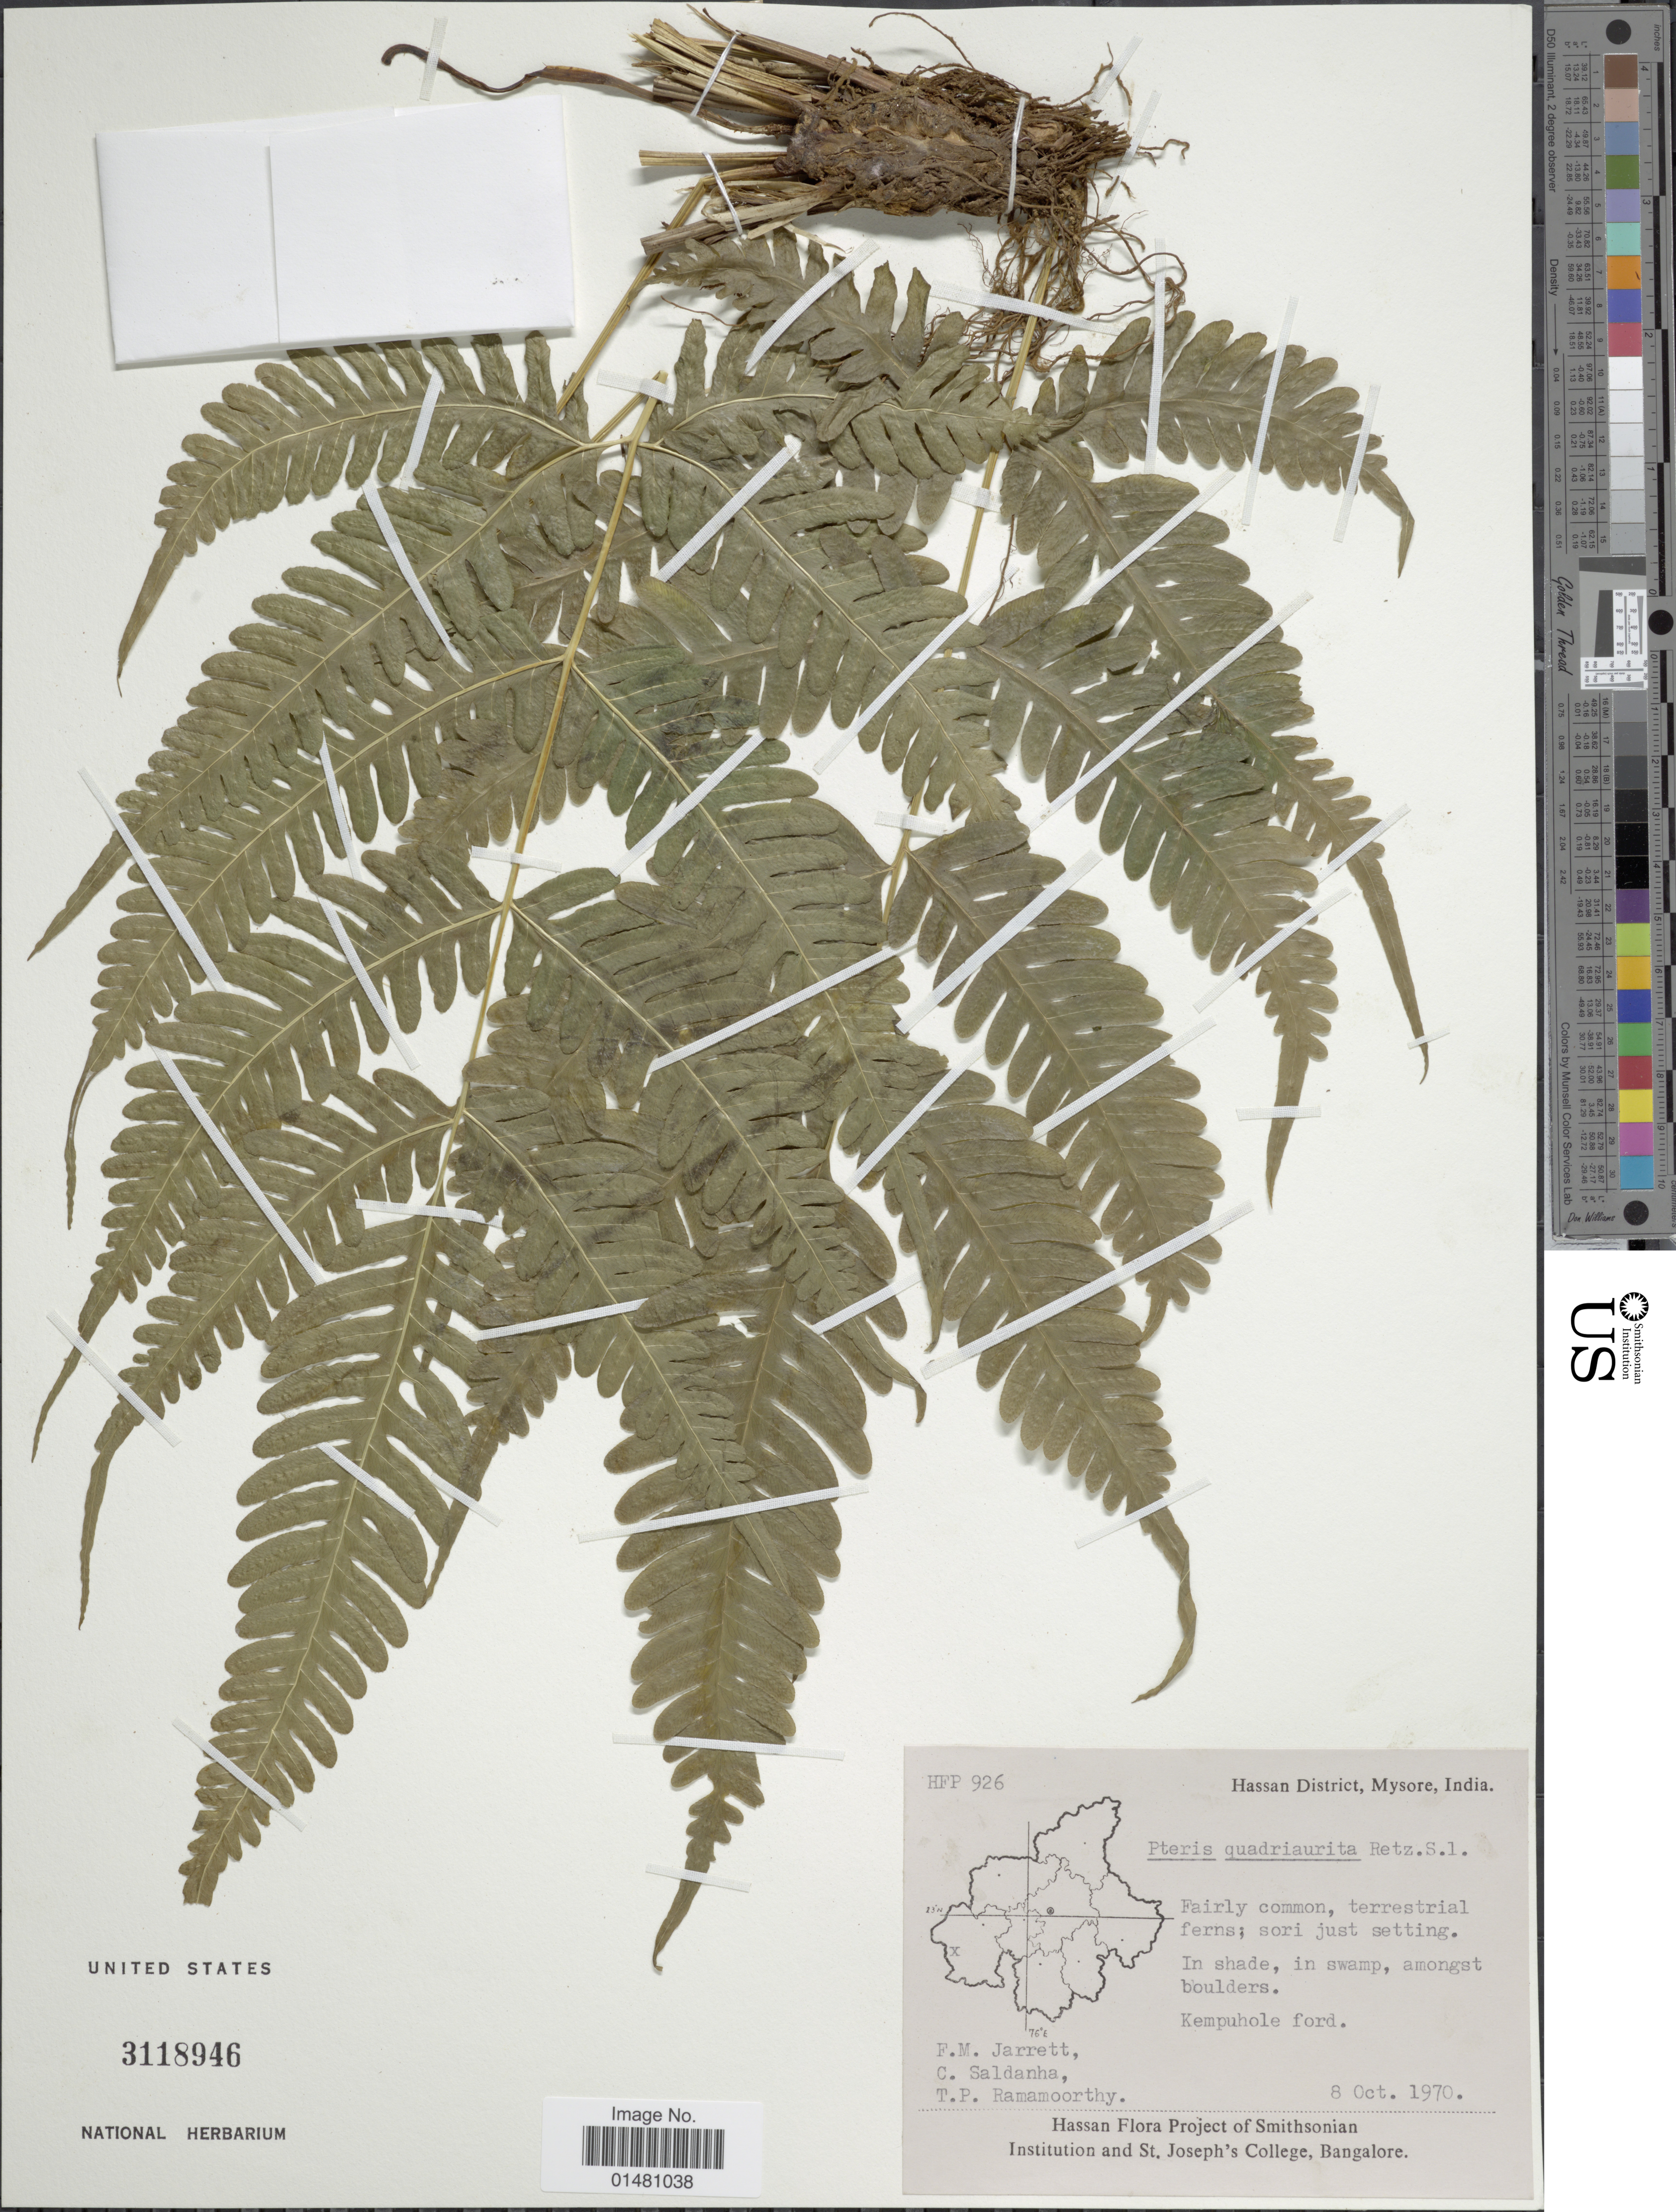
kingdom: Plantae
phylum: Tracheophyta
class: Polypodiopsida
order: Polypodiales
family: Pteridaceae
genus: Pteris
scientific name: Pteris quadriaurita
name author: Retz.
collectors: F. M. Jarrett, C. Saldanha & T. P. Ramamoorthy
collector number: HFP 926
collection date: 1970-10-08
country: India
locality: Hassan District, Mysore, Kempuhole ford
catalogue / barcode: US 3118946